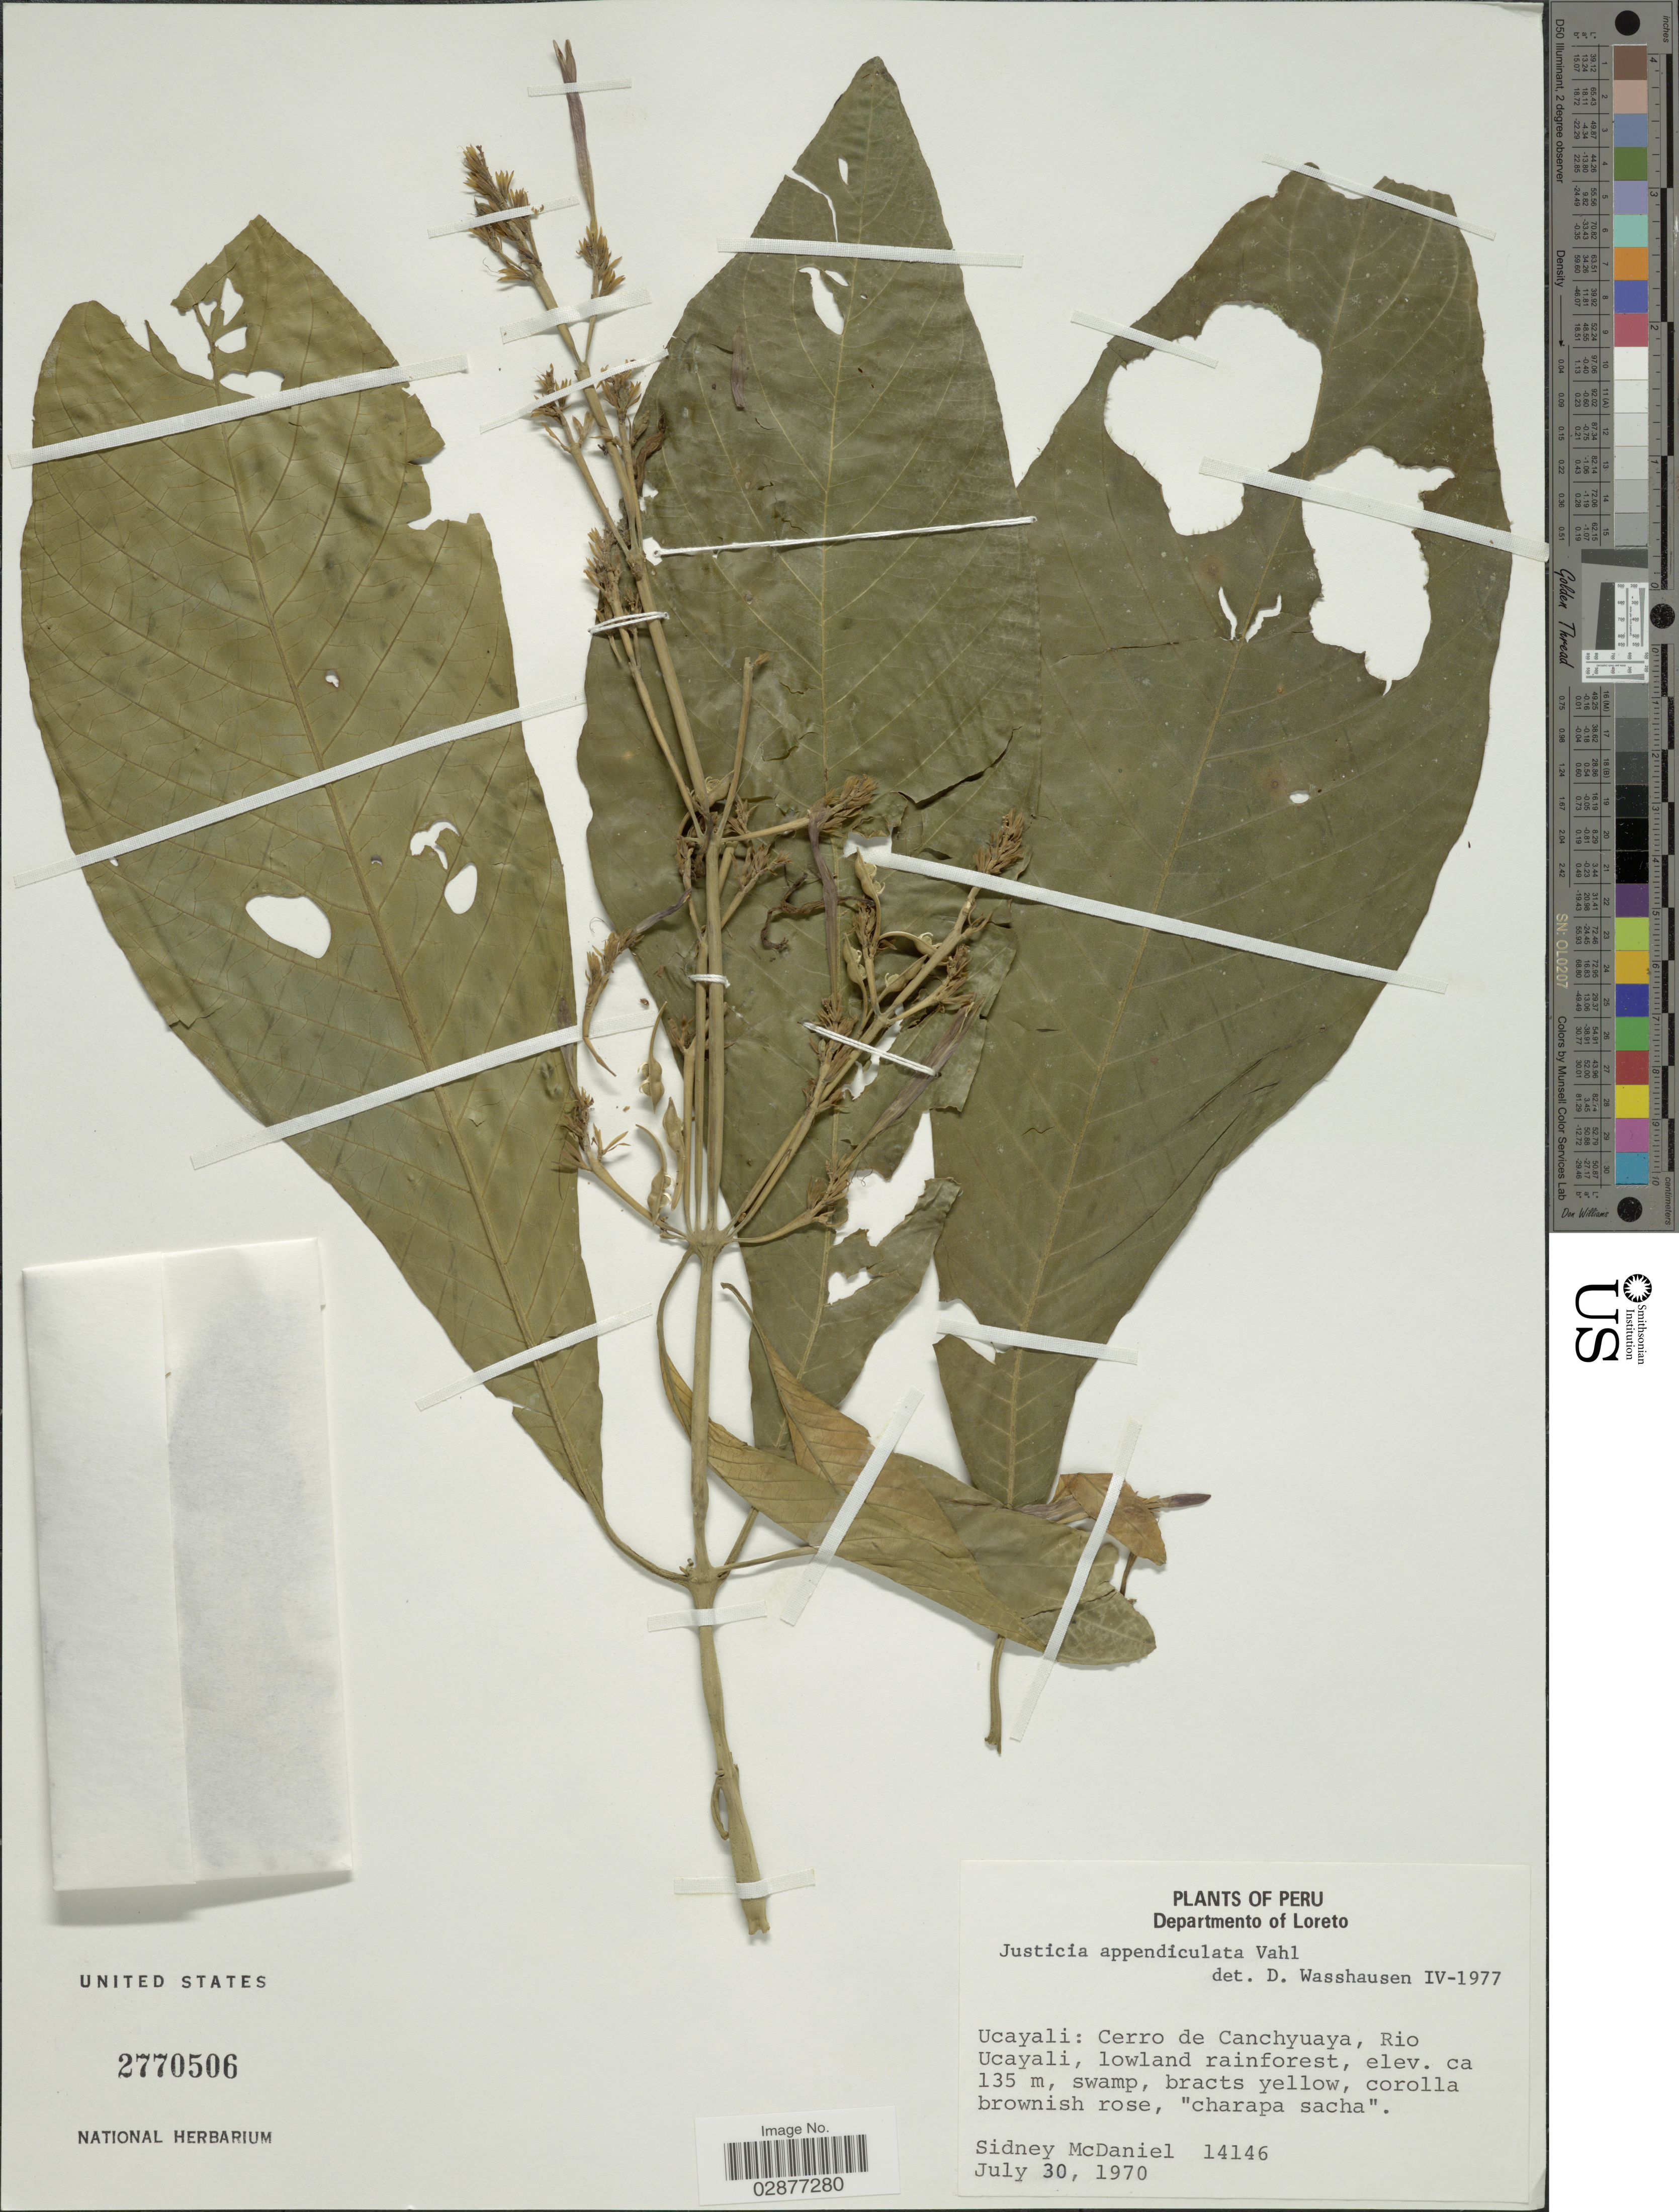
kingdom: Plantae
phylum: Tracheophyta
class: Magnoliopsida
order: Lamiales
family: Acanthaceae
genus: Justicia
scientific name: Justicia appendiculata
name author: (Ruiz & Pav.) Vahl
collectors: S. McDaniel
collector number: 14146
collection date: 1970-07-30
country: Peru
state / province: Loreto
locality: Departamento of Loreto. Ucayali: Cerro de Canxhyuaya, Rio Ucayali.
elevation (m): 135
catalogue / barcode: US 2770506